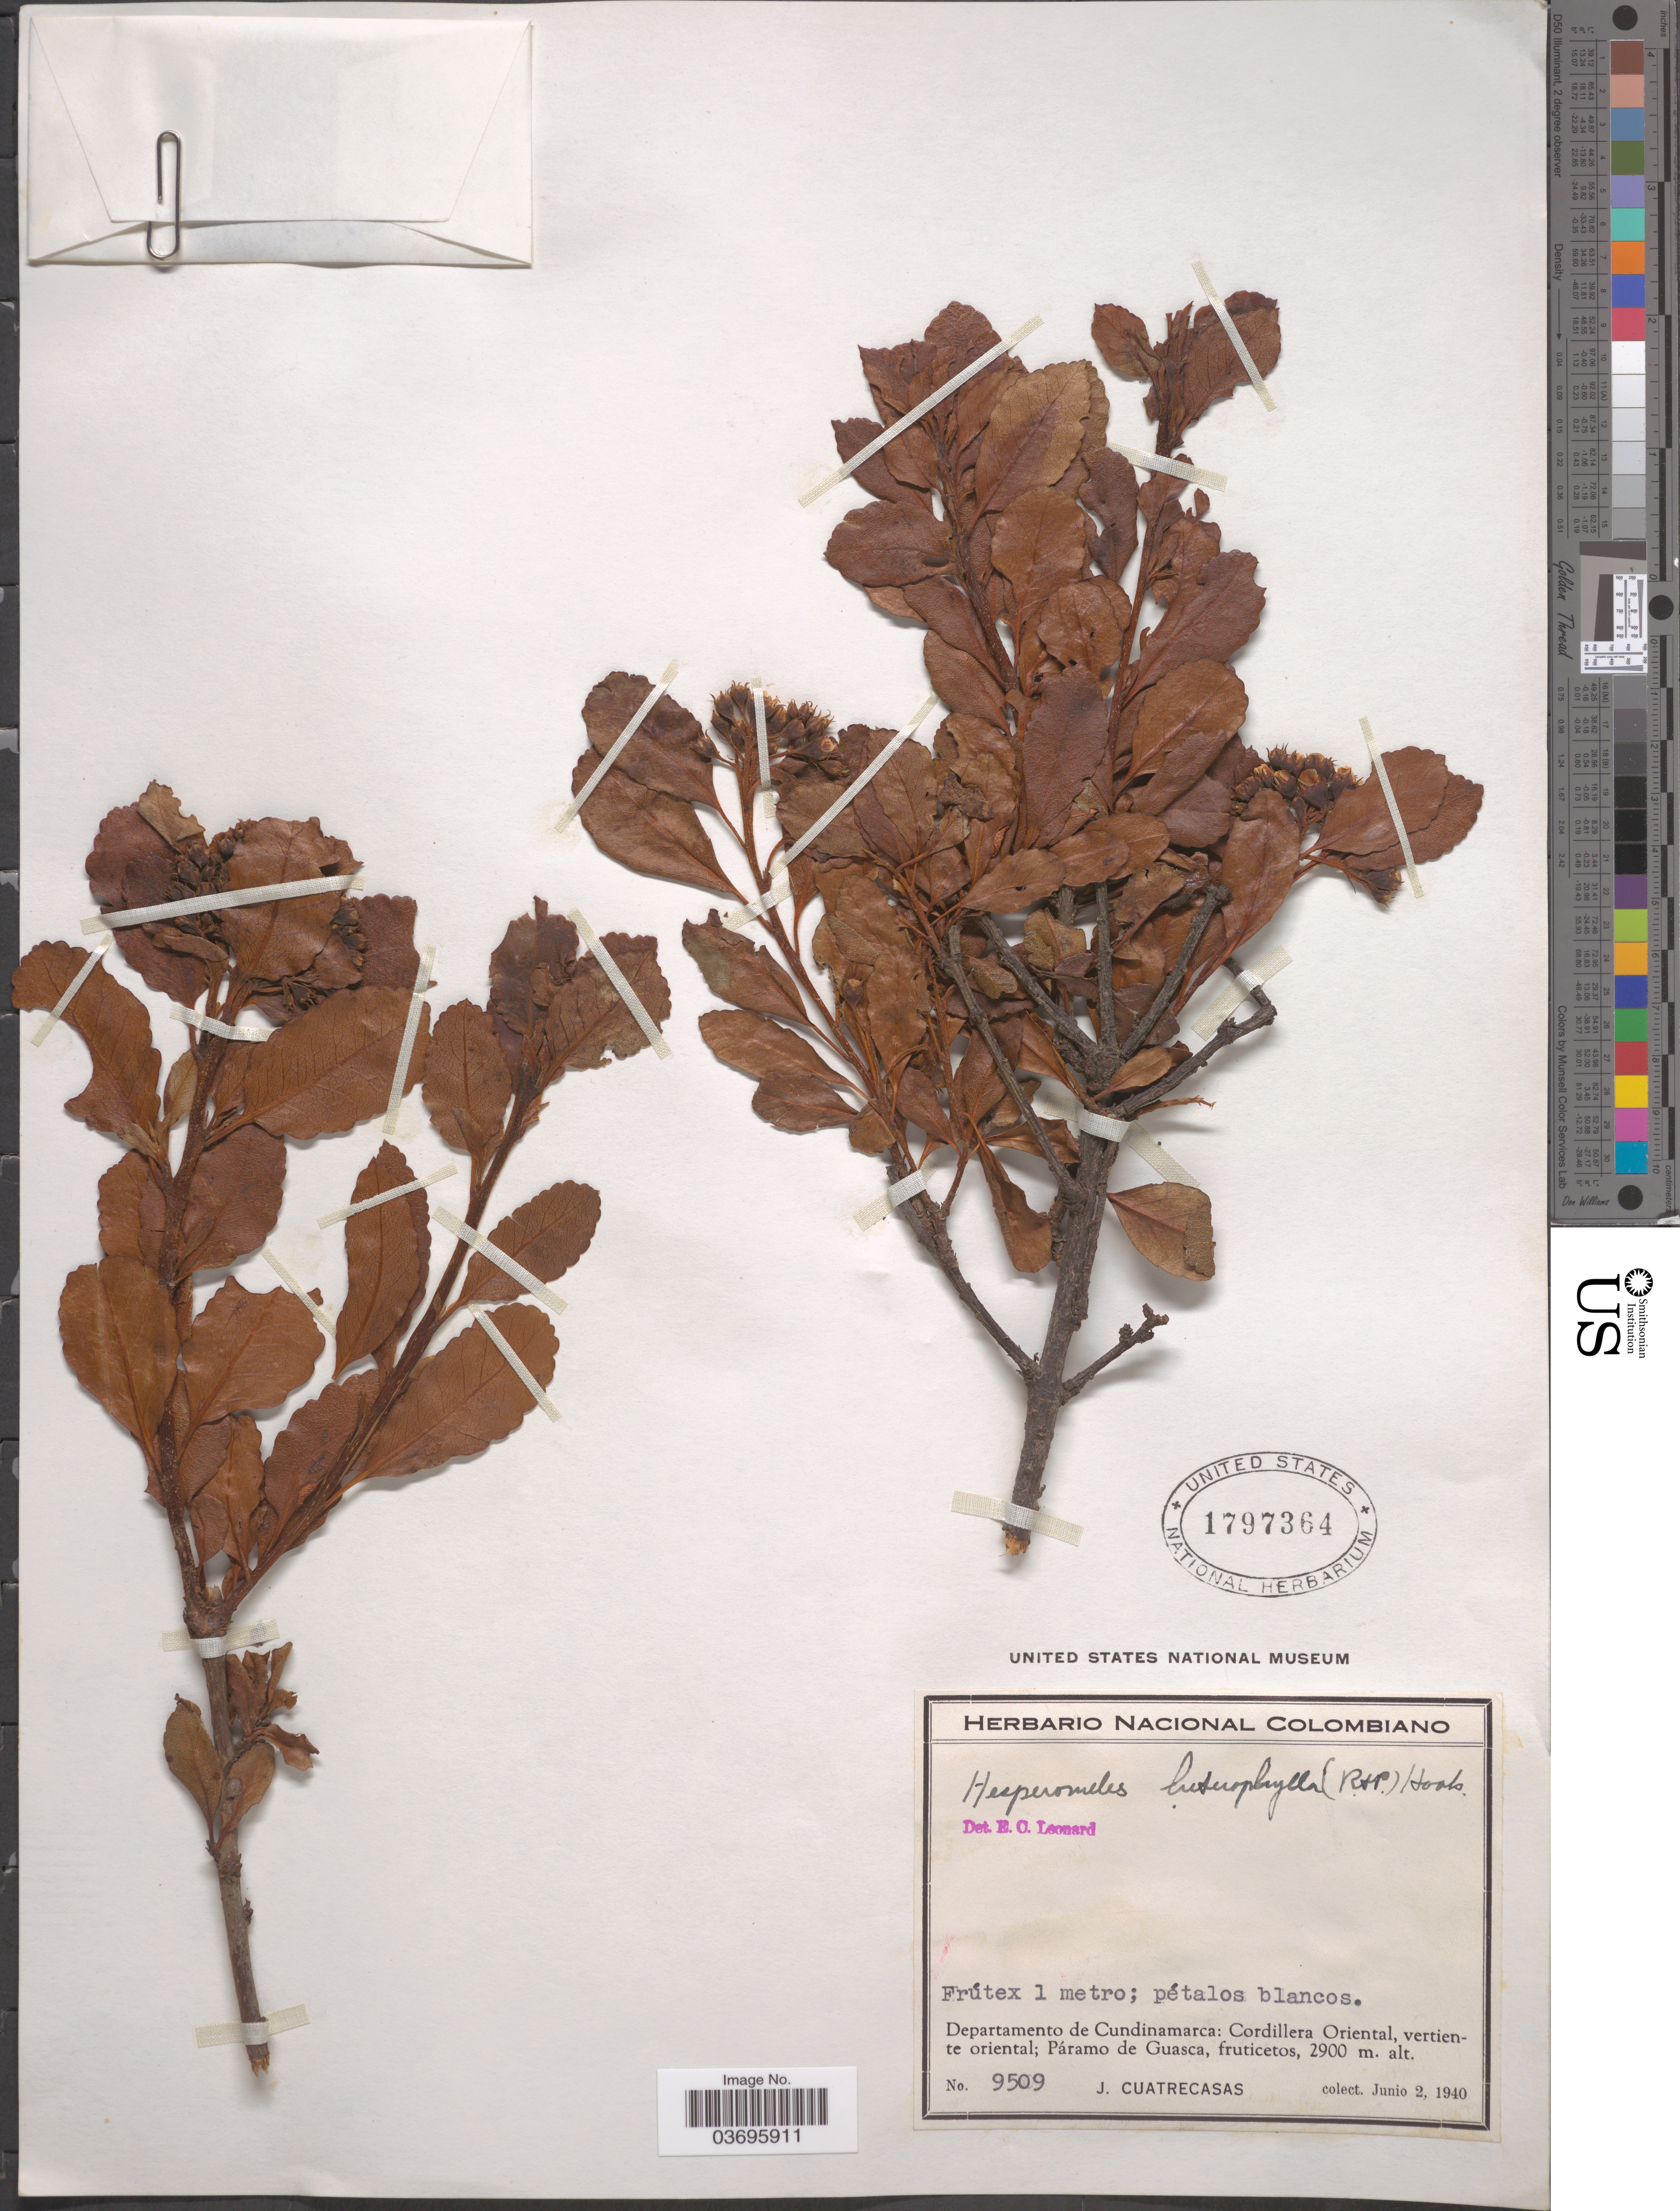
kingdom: Plantae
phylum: Tracheophyta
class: Magnoliopsida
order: Rosales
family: Rosaceae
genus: Hesperomeles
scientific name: Hesperomeles heterophylla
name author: (Ruiz & Pav.) Hook.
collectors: J. Cuatrecasas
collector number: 9509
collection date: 1940-06-02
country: Colombia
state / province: Cundinamarca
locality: Departamento de Cundinamarca: Cordillera Oriental, vertiente oriental; Páramo de Guasca.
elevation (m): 2900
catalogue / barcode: US 1797364